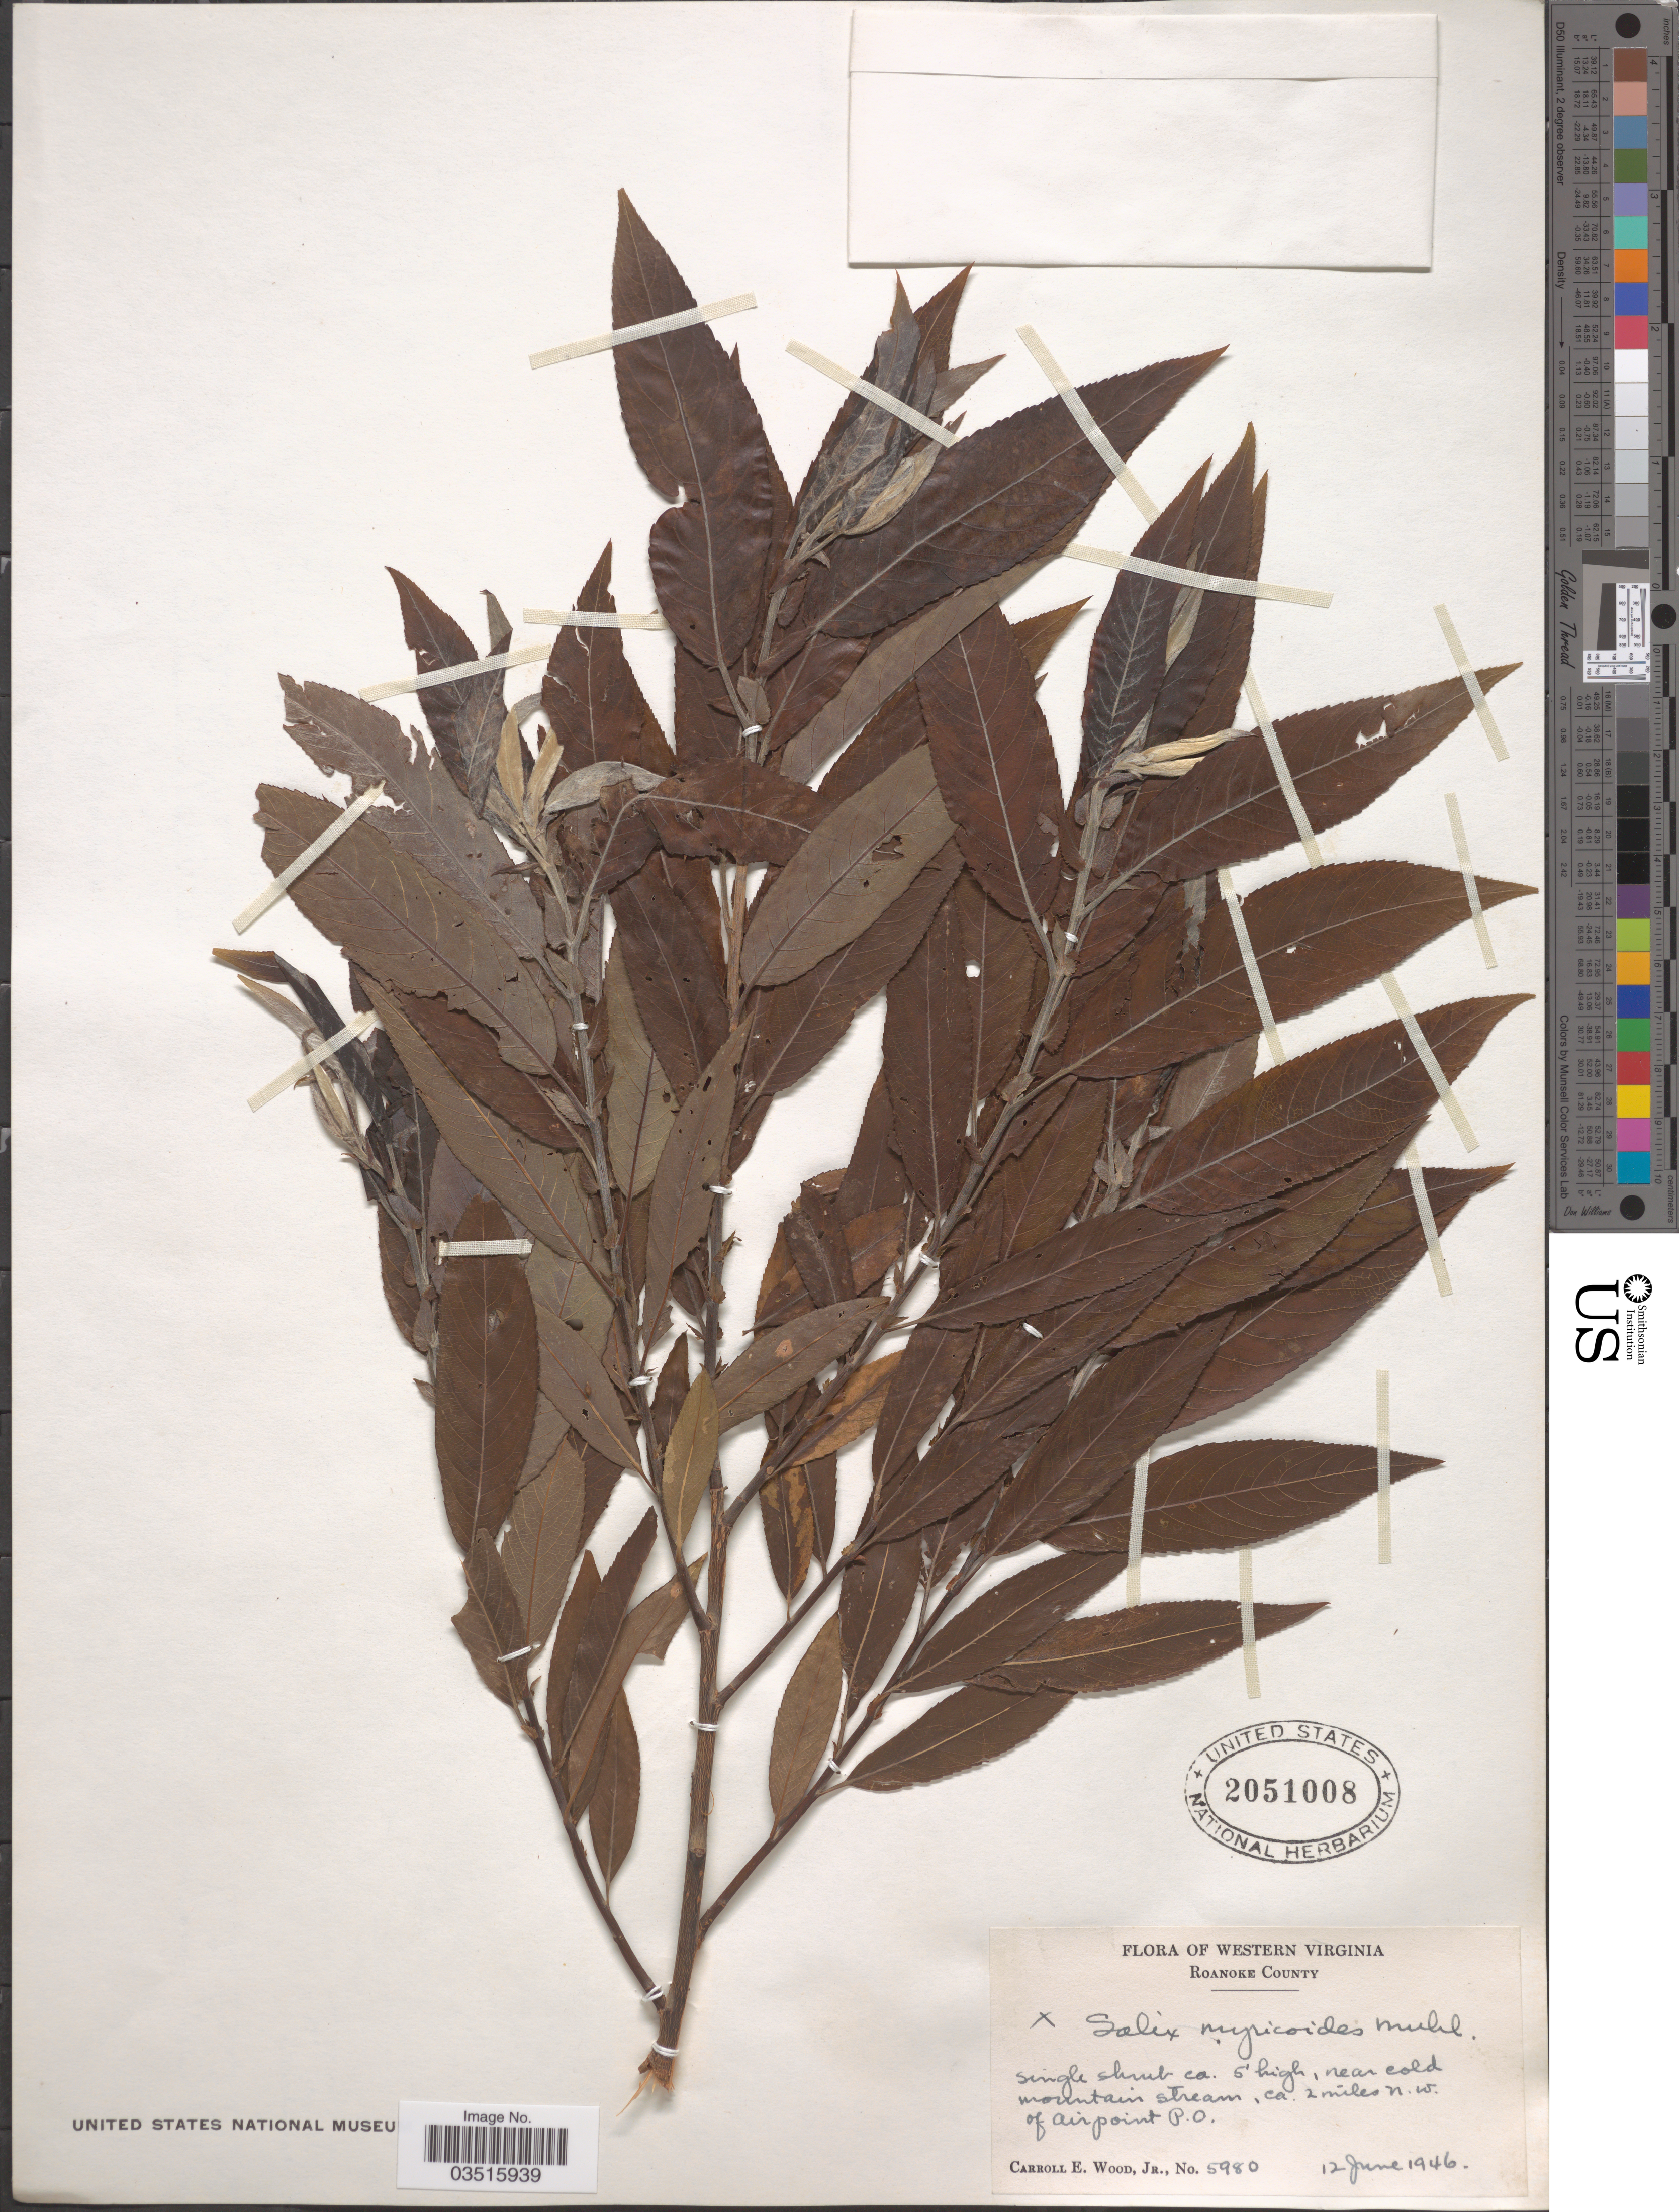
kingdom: Plantae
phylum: Tracheophyta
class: Magnoliopsida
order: Malpighiales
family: Salicaceae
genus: Salix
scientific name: Salix myricoides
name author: Muhl.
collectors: C. E. Wood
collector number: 5980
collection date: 1946-06-12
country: United States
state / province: Virginia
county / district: Roanoke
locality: Western Virginia. Roanoke County. Near cold mountain stream, ca. 2 miles n.w. of Airport P.O.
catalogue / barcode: US 2051008